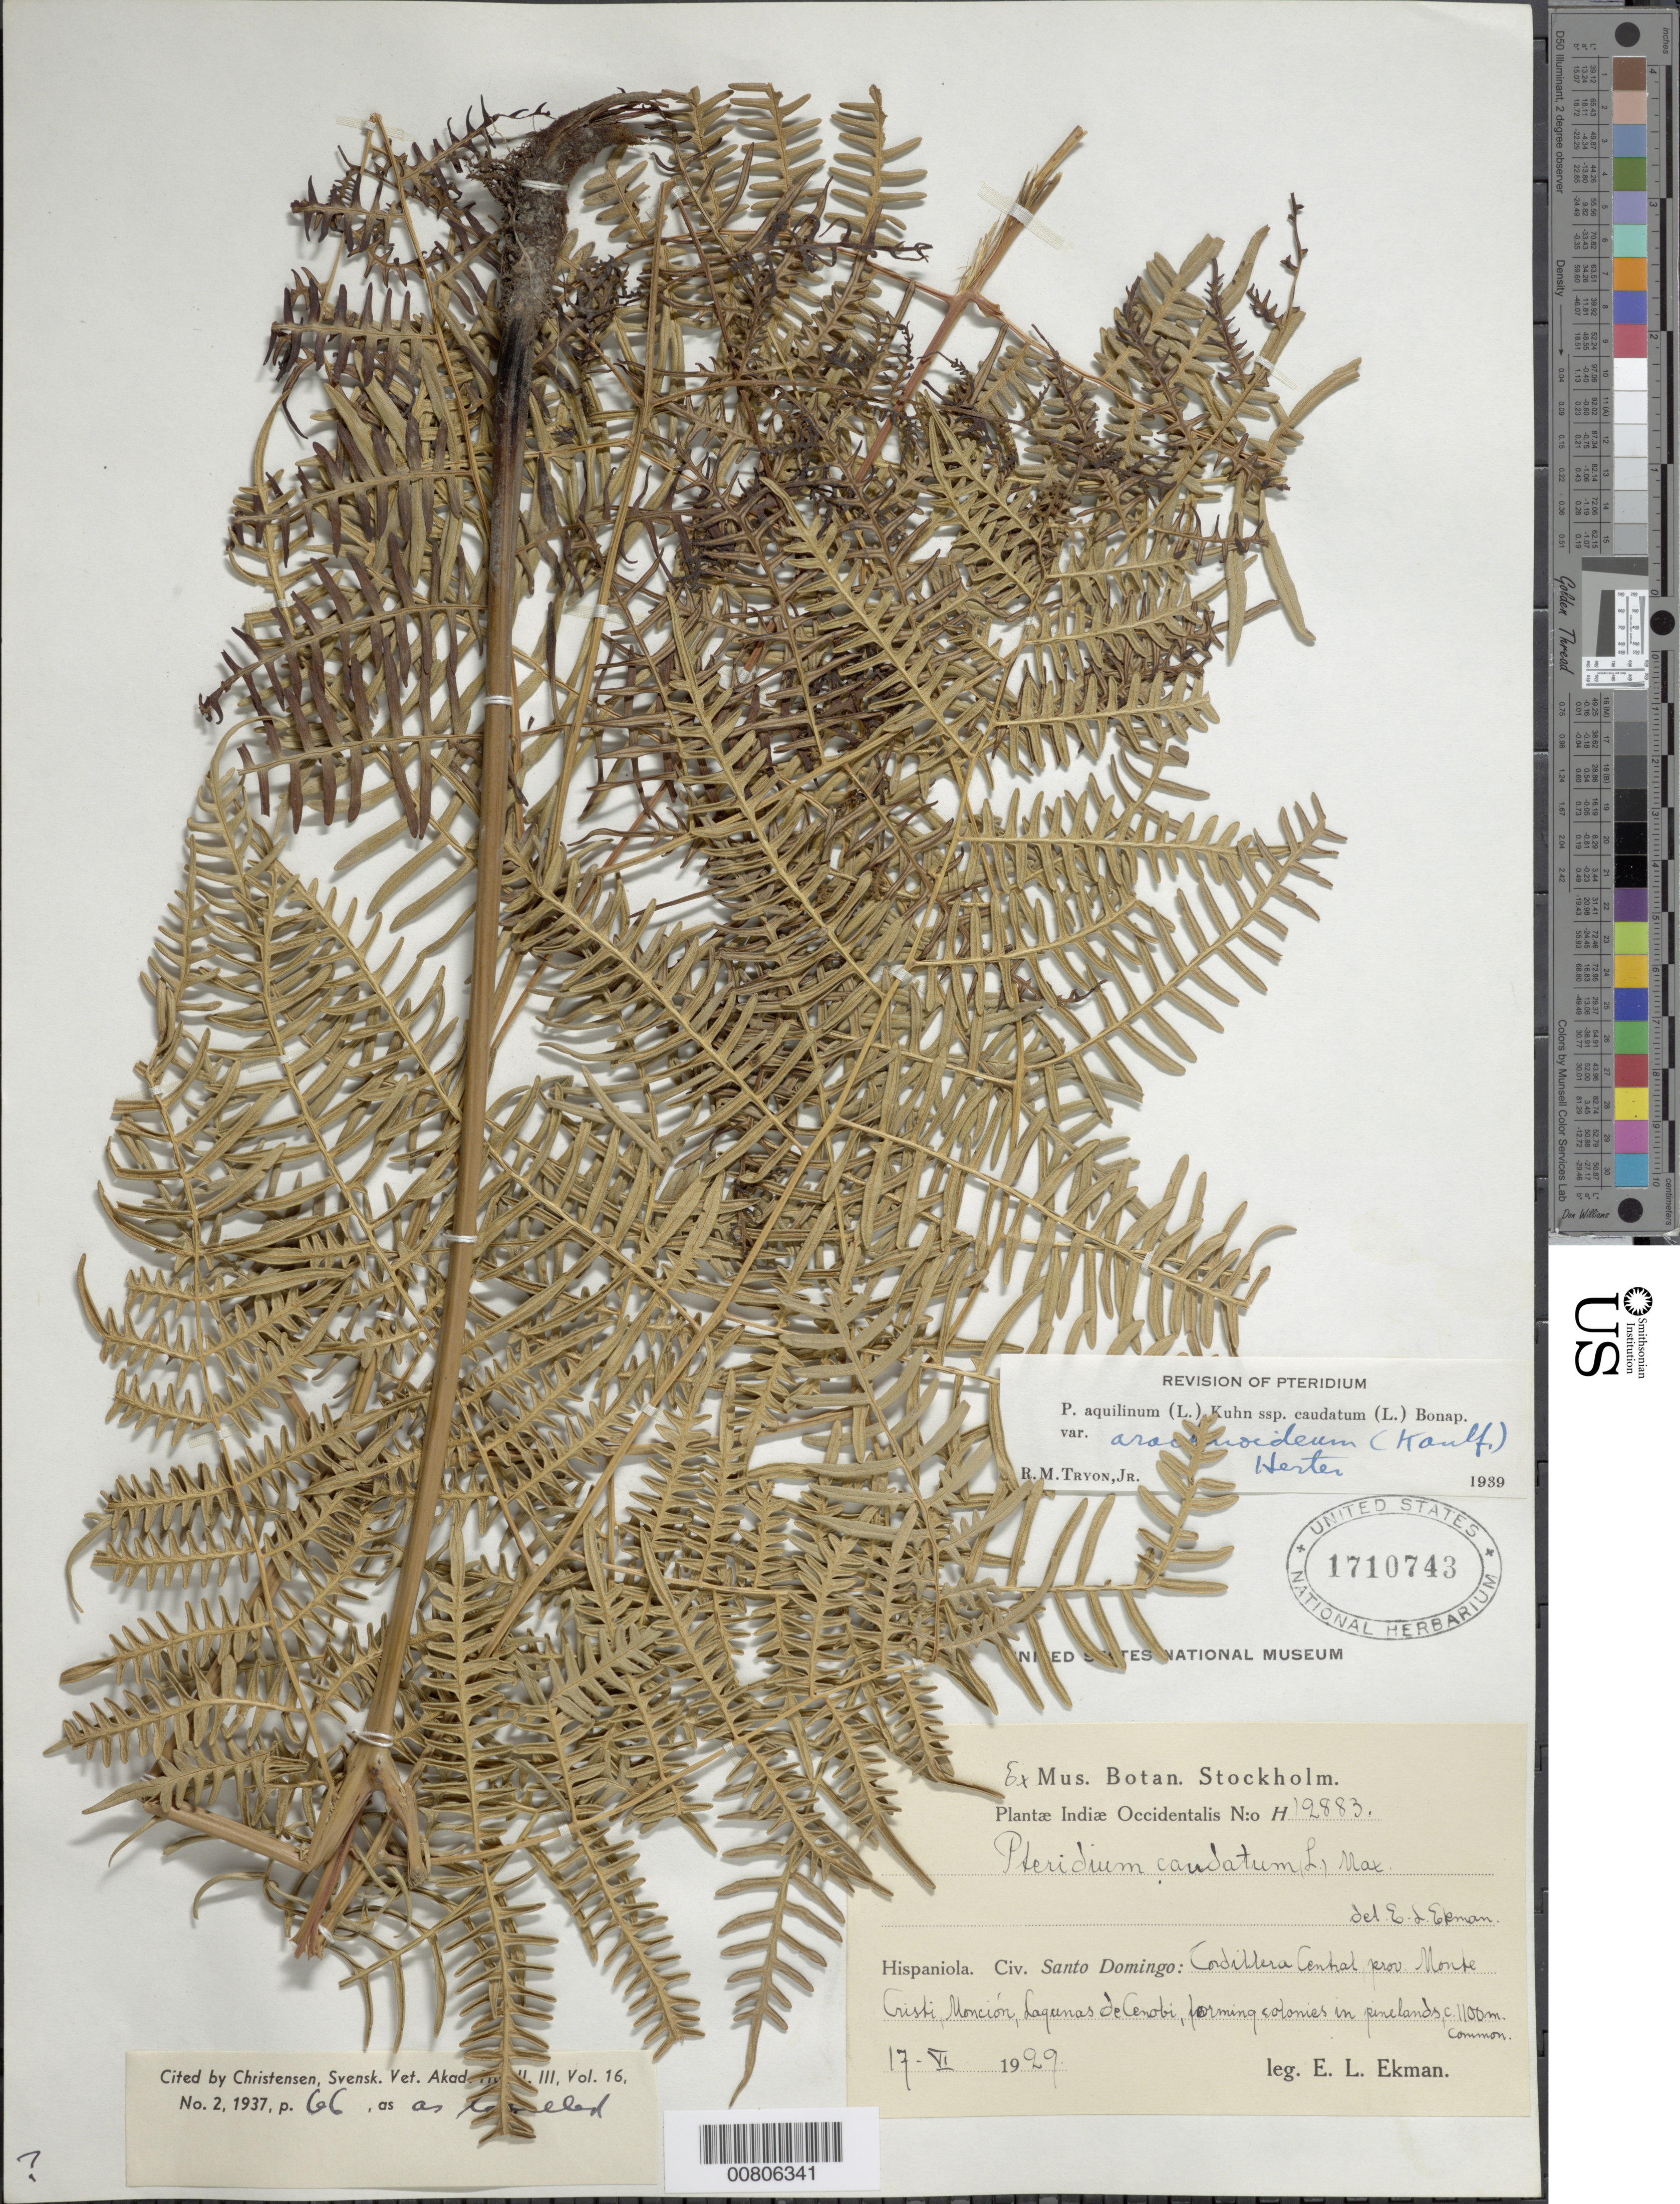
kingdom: Plantae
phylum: Tracheophyta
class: Polypodiopsida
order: Polypodiales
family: Dennstaedtiaceae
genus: Pteridium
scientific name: Pteridium aquilinum var. arachnoideum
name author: (Kaulf.) Herter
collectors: E. L. Ekman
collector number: H 12883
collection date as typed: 17 Jun 1929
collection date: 1929-06-17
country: Dominican Republic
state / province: Monte Cristi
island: Hispaniola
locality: Cordillera Central, Monción, Lagunas de Cenobí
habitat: Pinelands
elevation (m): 1100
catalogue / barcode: US 1710743